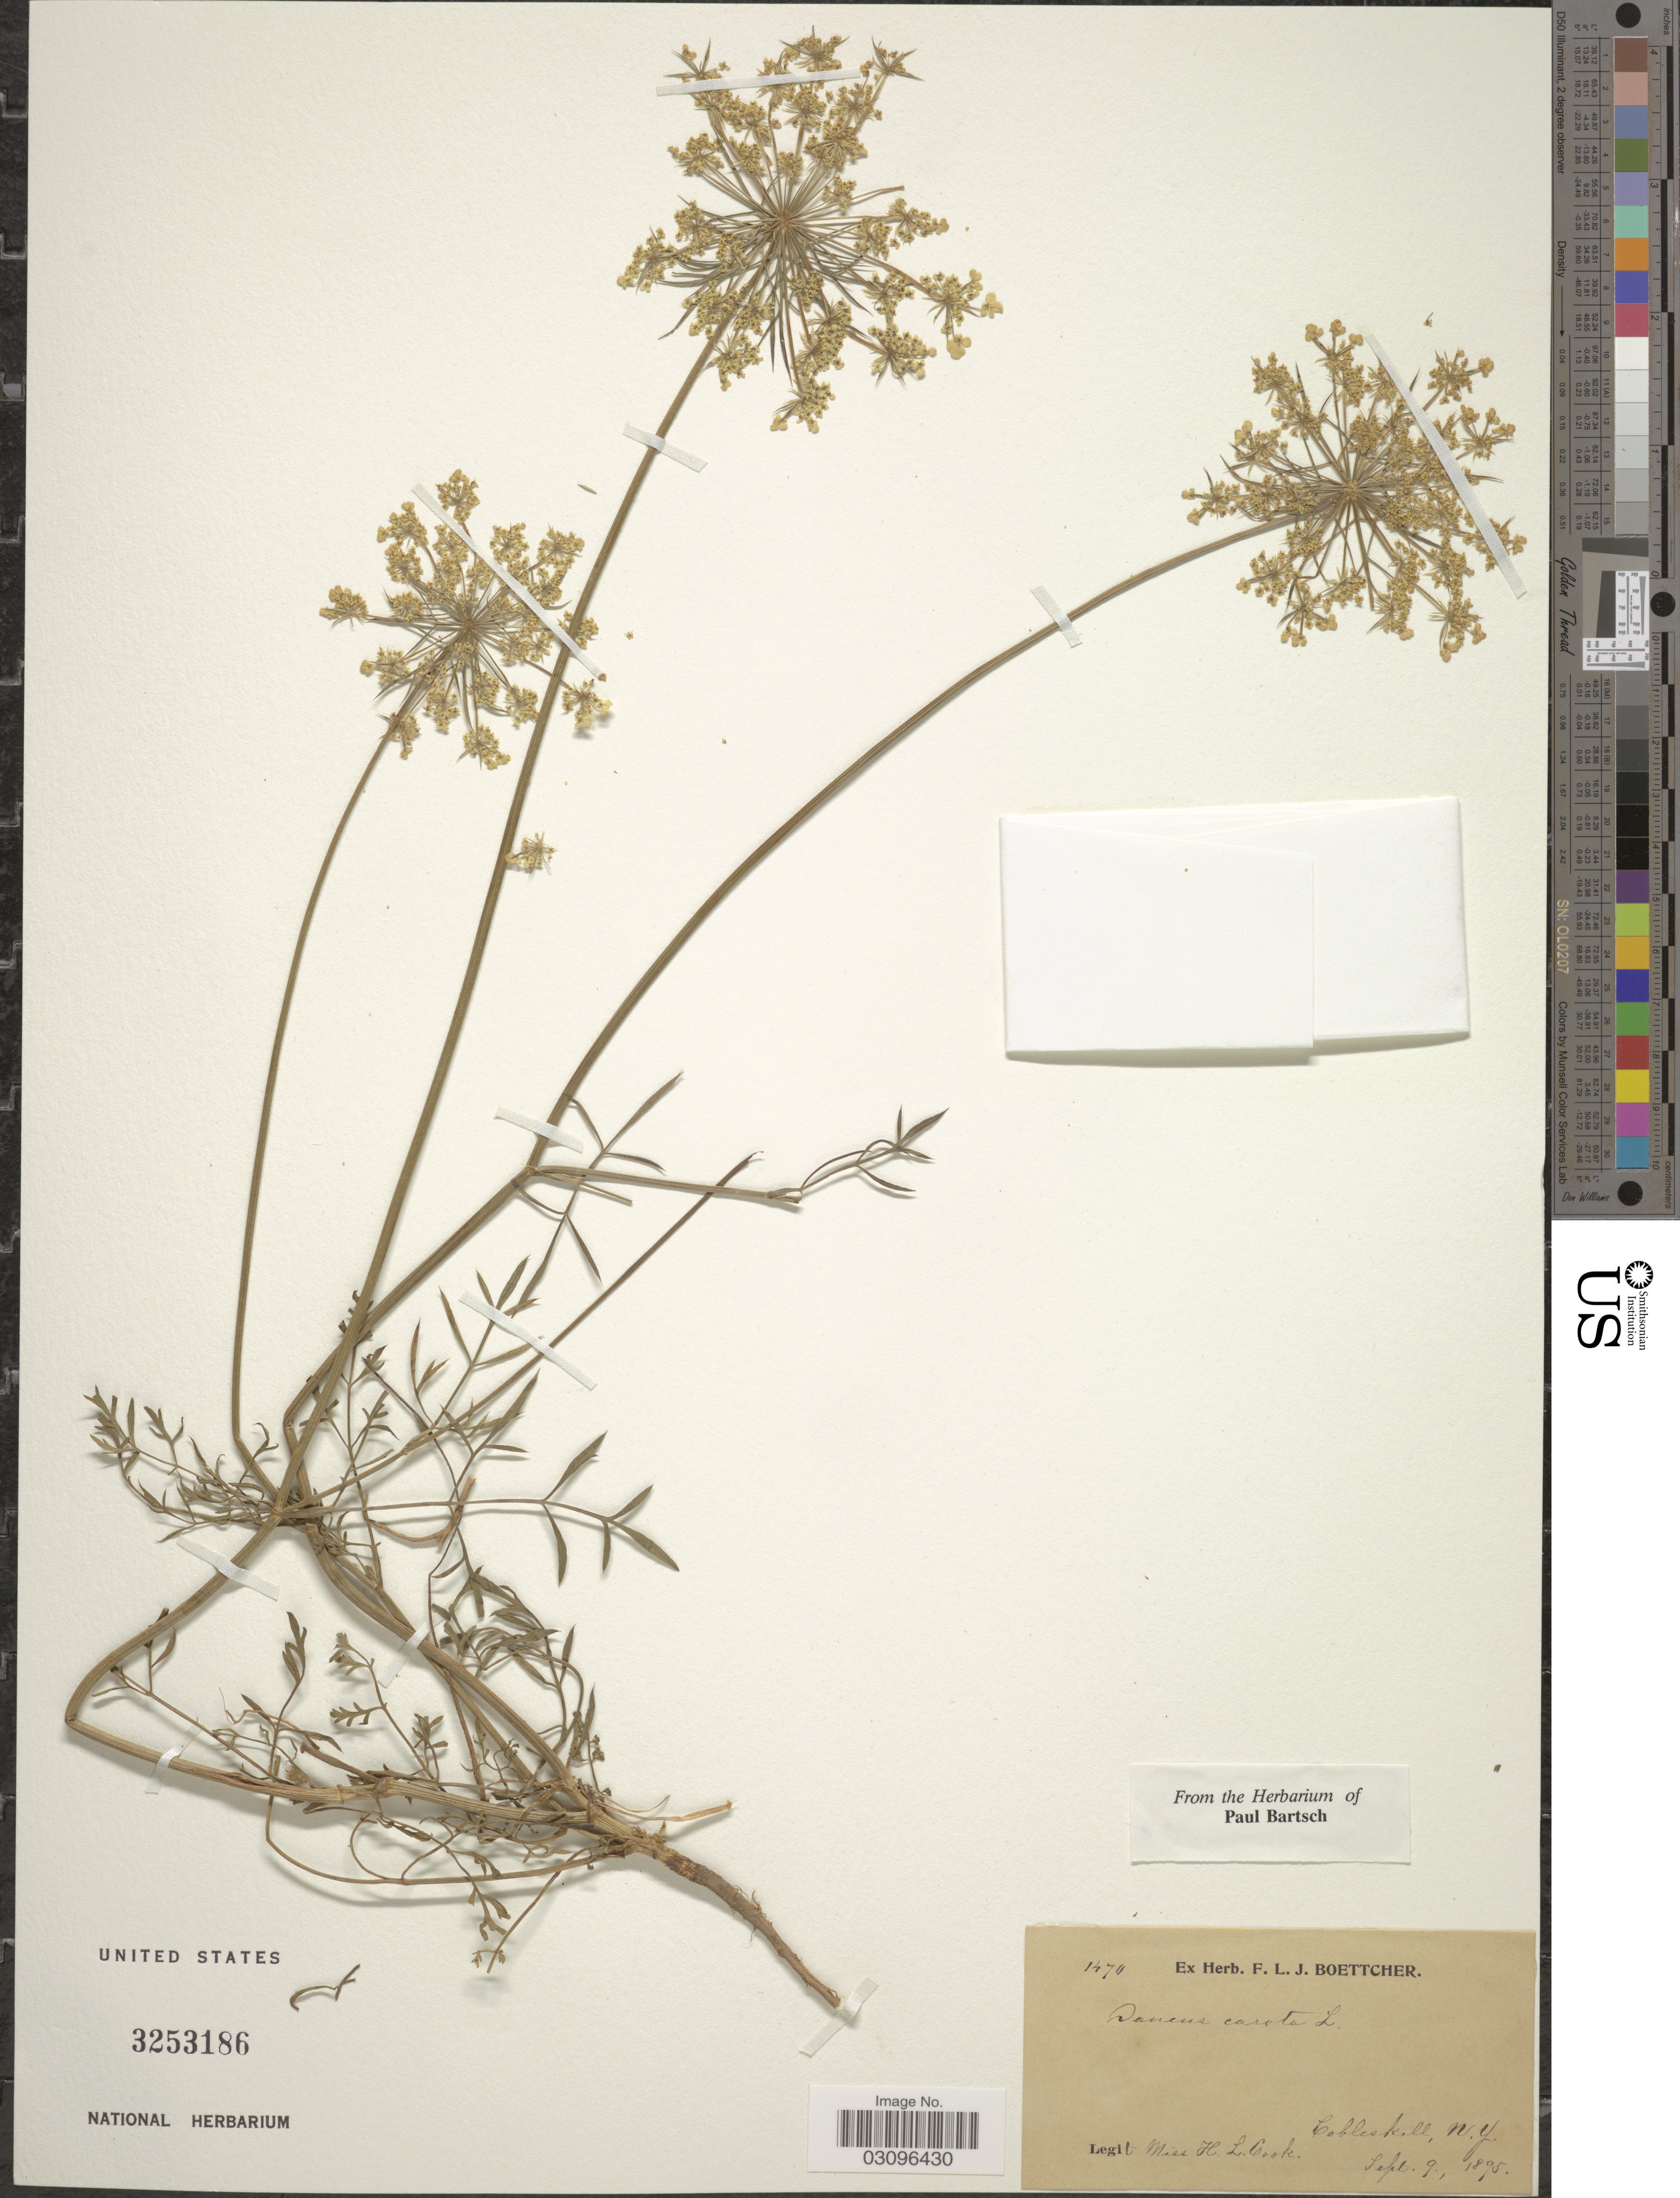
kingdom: Plantae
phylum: Tracheophyta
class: Magnoliopsida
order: Apiales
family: Apiaceae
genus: Daucus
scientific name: Daucus carota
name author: L.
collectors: H. Cook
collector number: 1470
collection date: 1895-09-09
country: United States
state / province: New York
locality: Cobleskill, N.Y.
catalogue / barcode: US 3253186